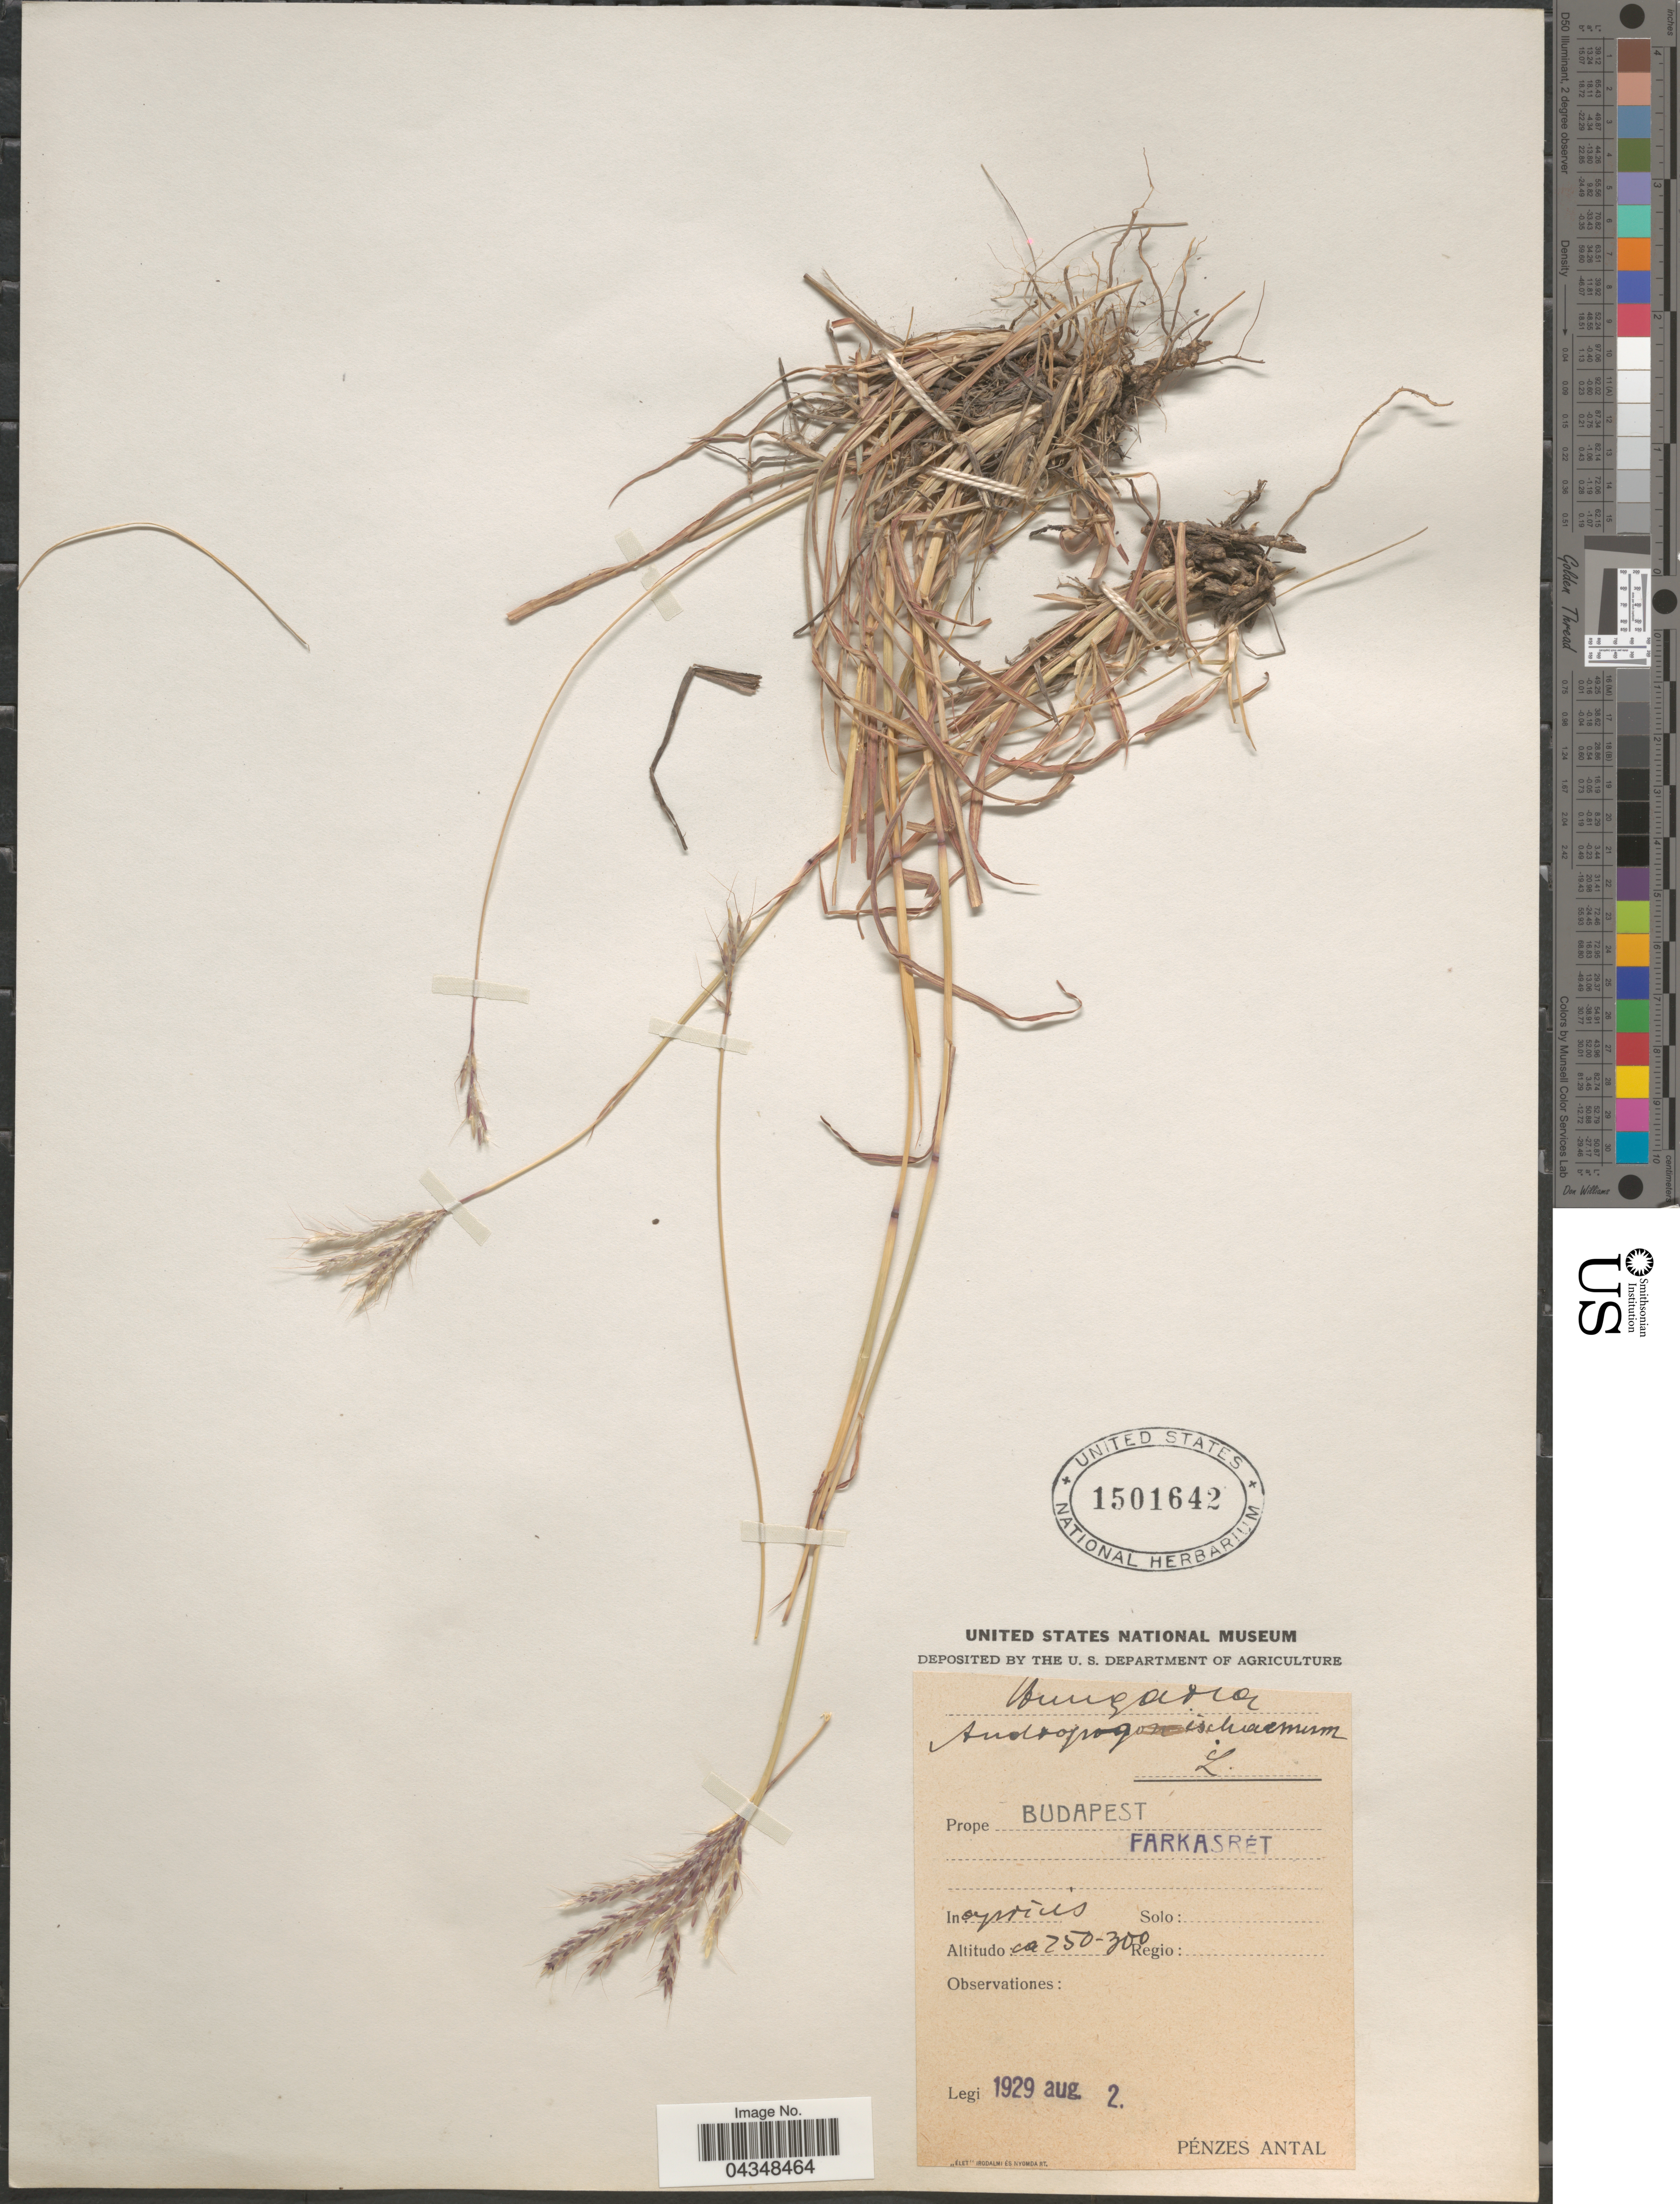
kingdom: Plantae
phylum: Tracheophyta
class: Liliopsida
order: Poales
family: Poaceae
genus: Bothriochloa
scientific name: Bothriochloa ischaemum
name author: (L.) Keng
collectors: A. Pénzes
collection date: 1929-08-02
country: Hungary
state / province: Budapest, Capital District of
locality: Prope Budapest. Farkasrét. In apricis.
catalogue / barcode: US 1501642